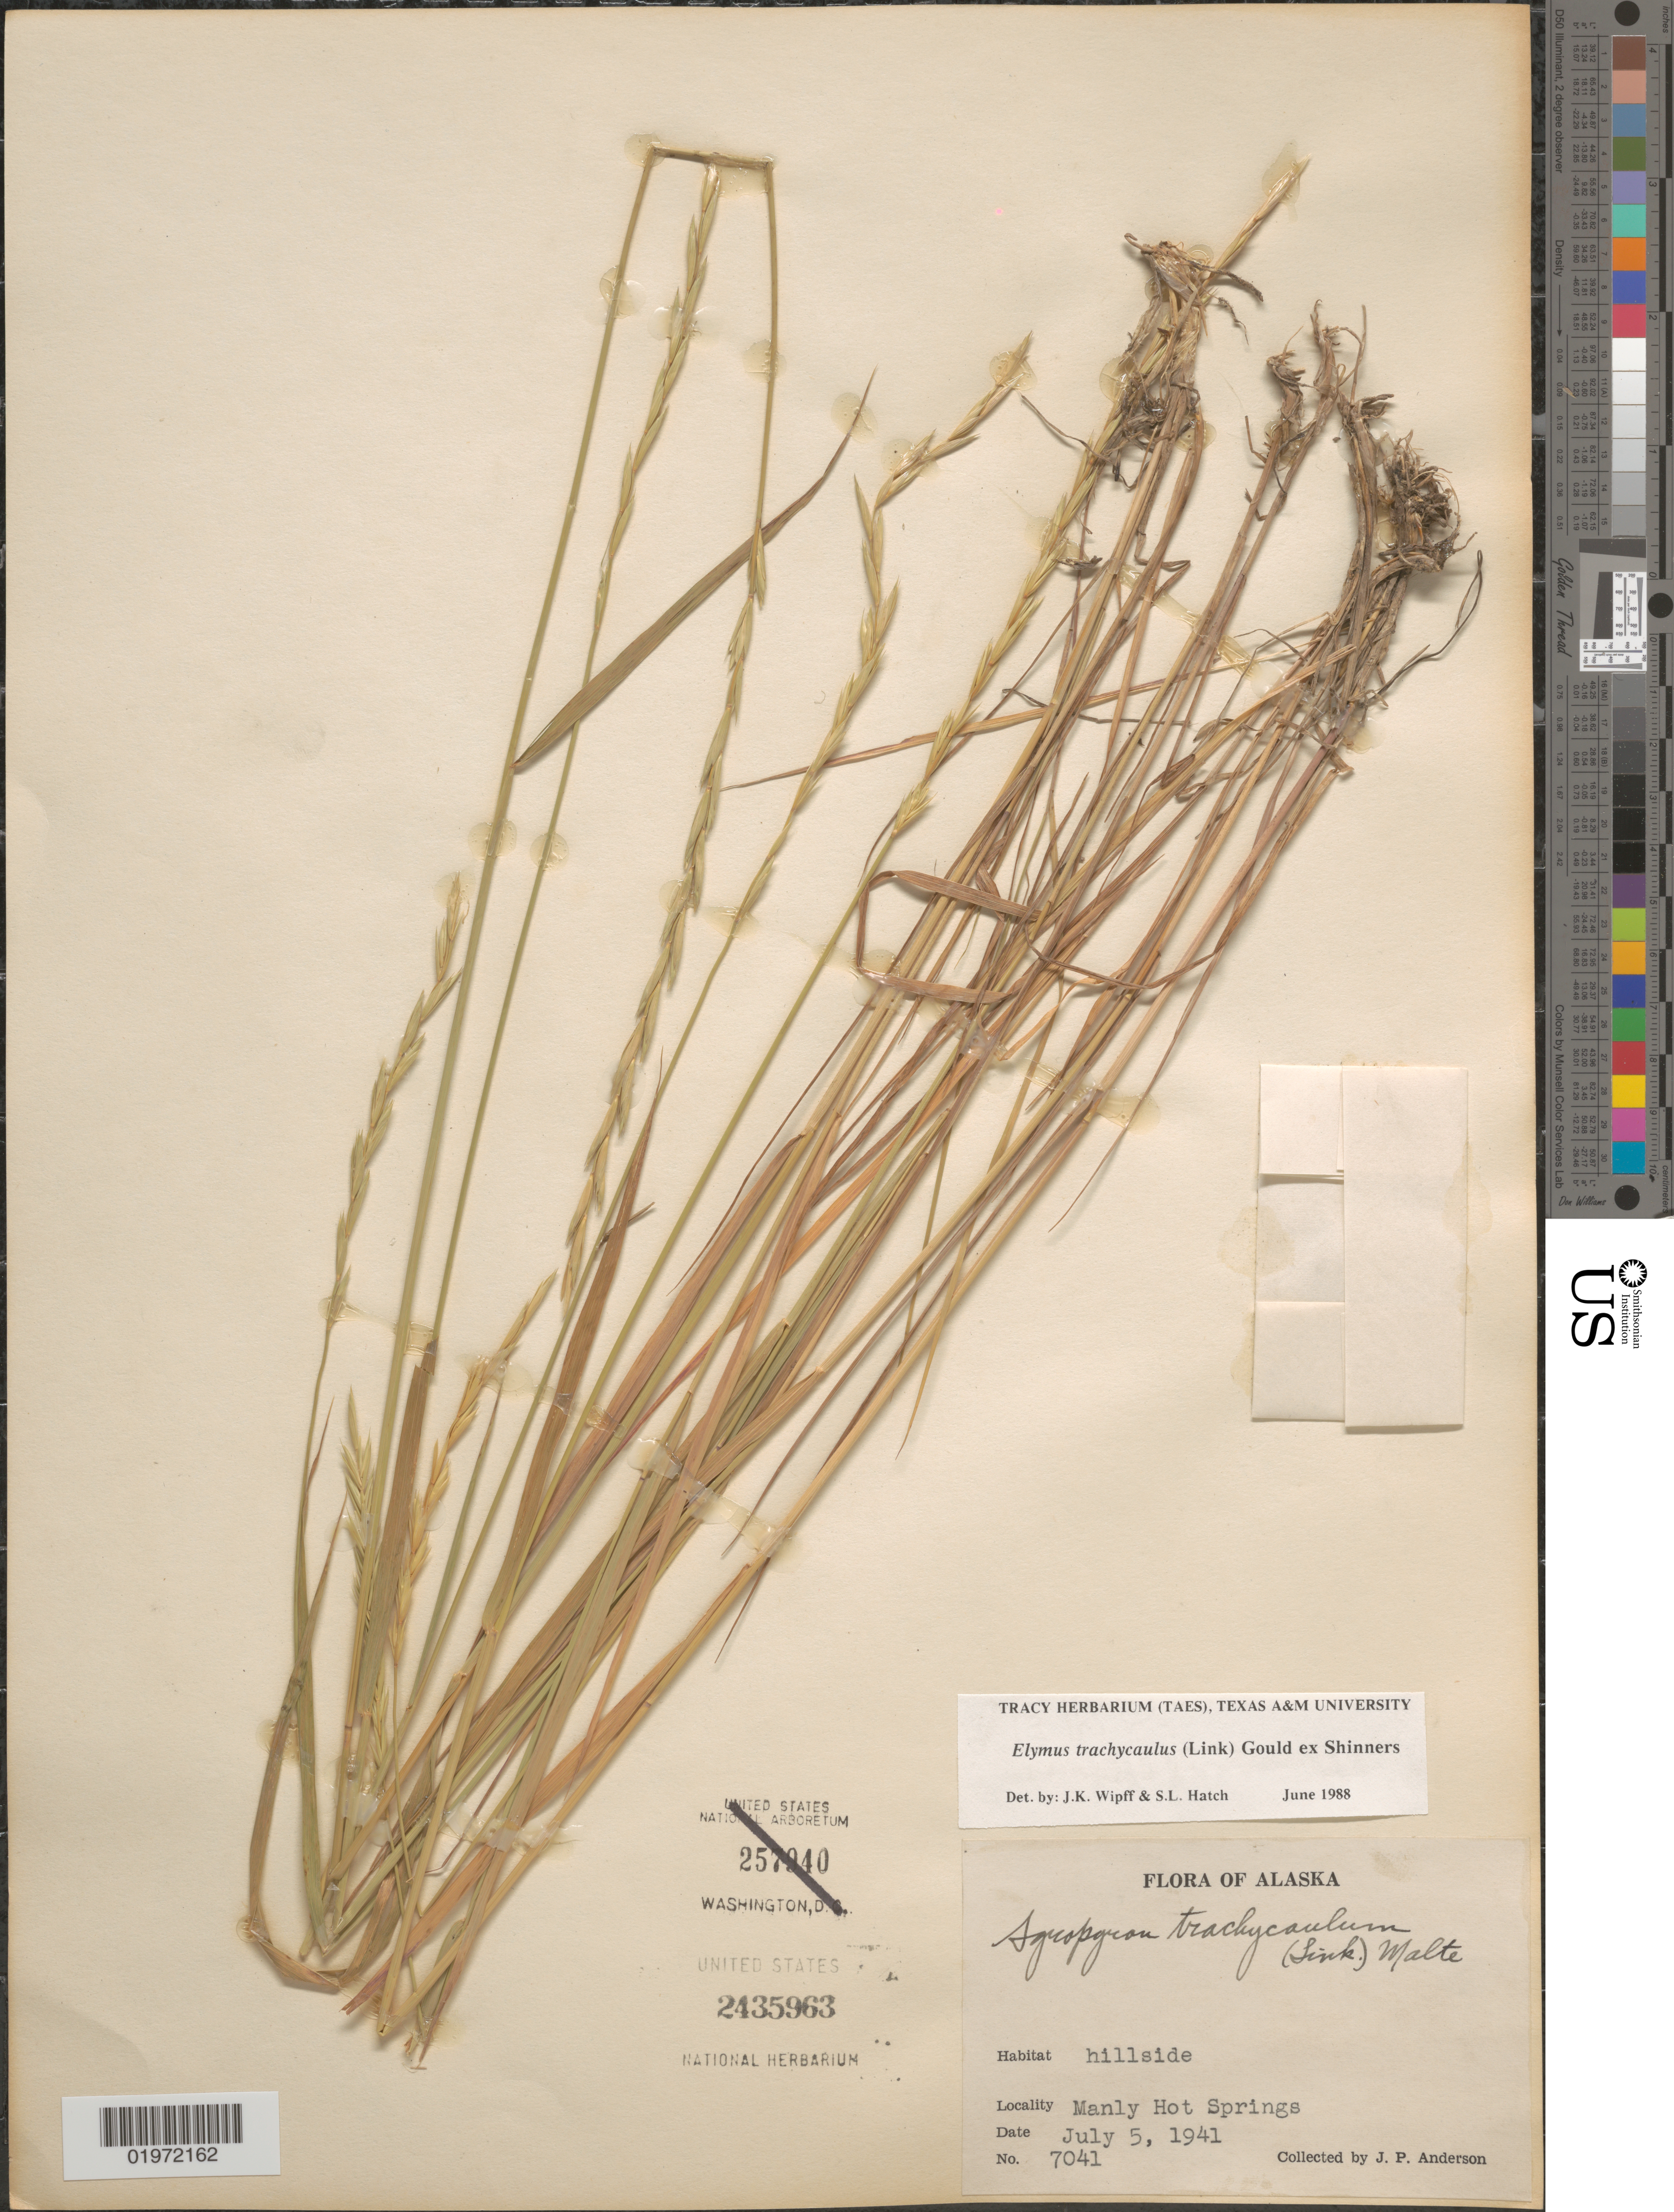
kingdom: Plantae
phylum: Tracheophyta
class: Liliopsida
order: Poales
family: Poaceae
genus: Elymus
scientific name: Elymus trachycaulus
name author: (Link) Gould ex Shinners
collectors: J. P. Anderson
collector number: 7041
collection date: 1941-07-05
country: United States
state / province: Alaska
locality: Manly Hot Springs.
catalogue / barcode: US 2435963